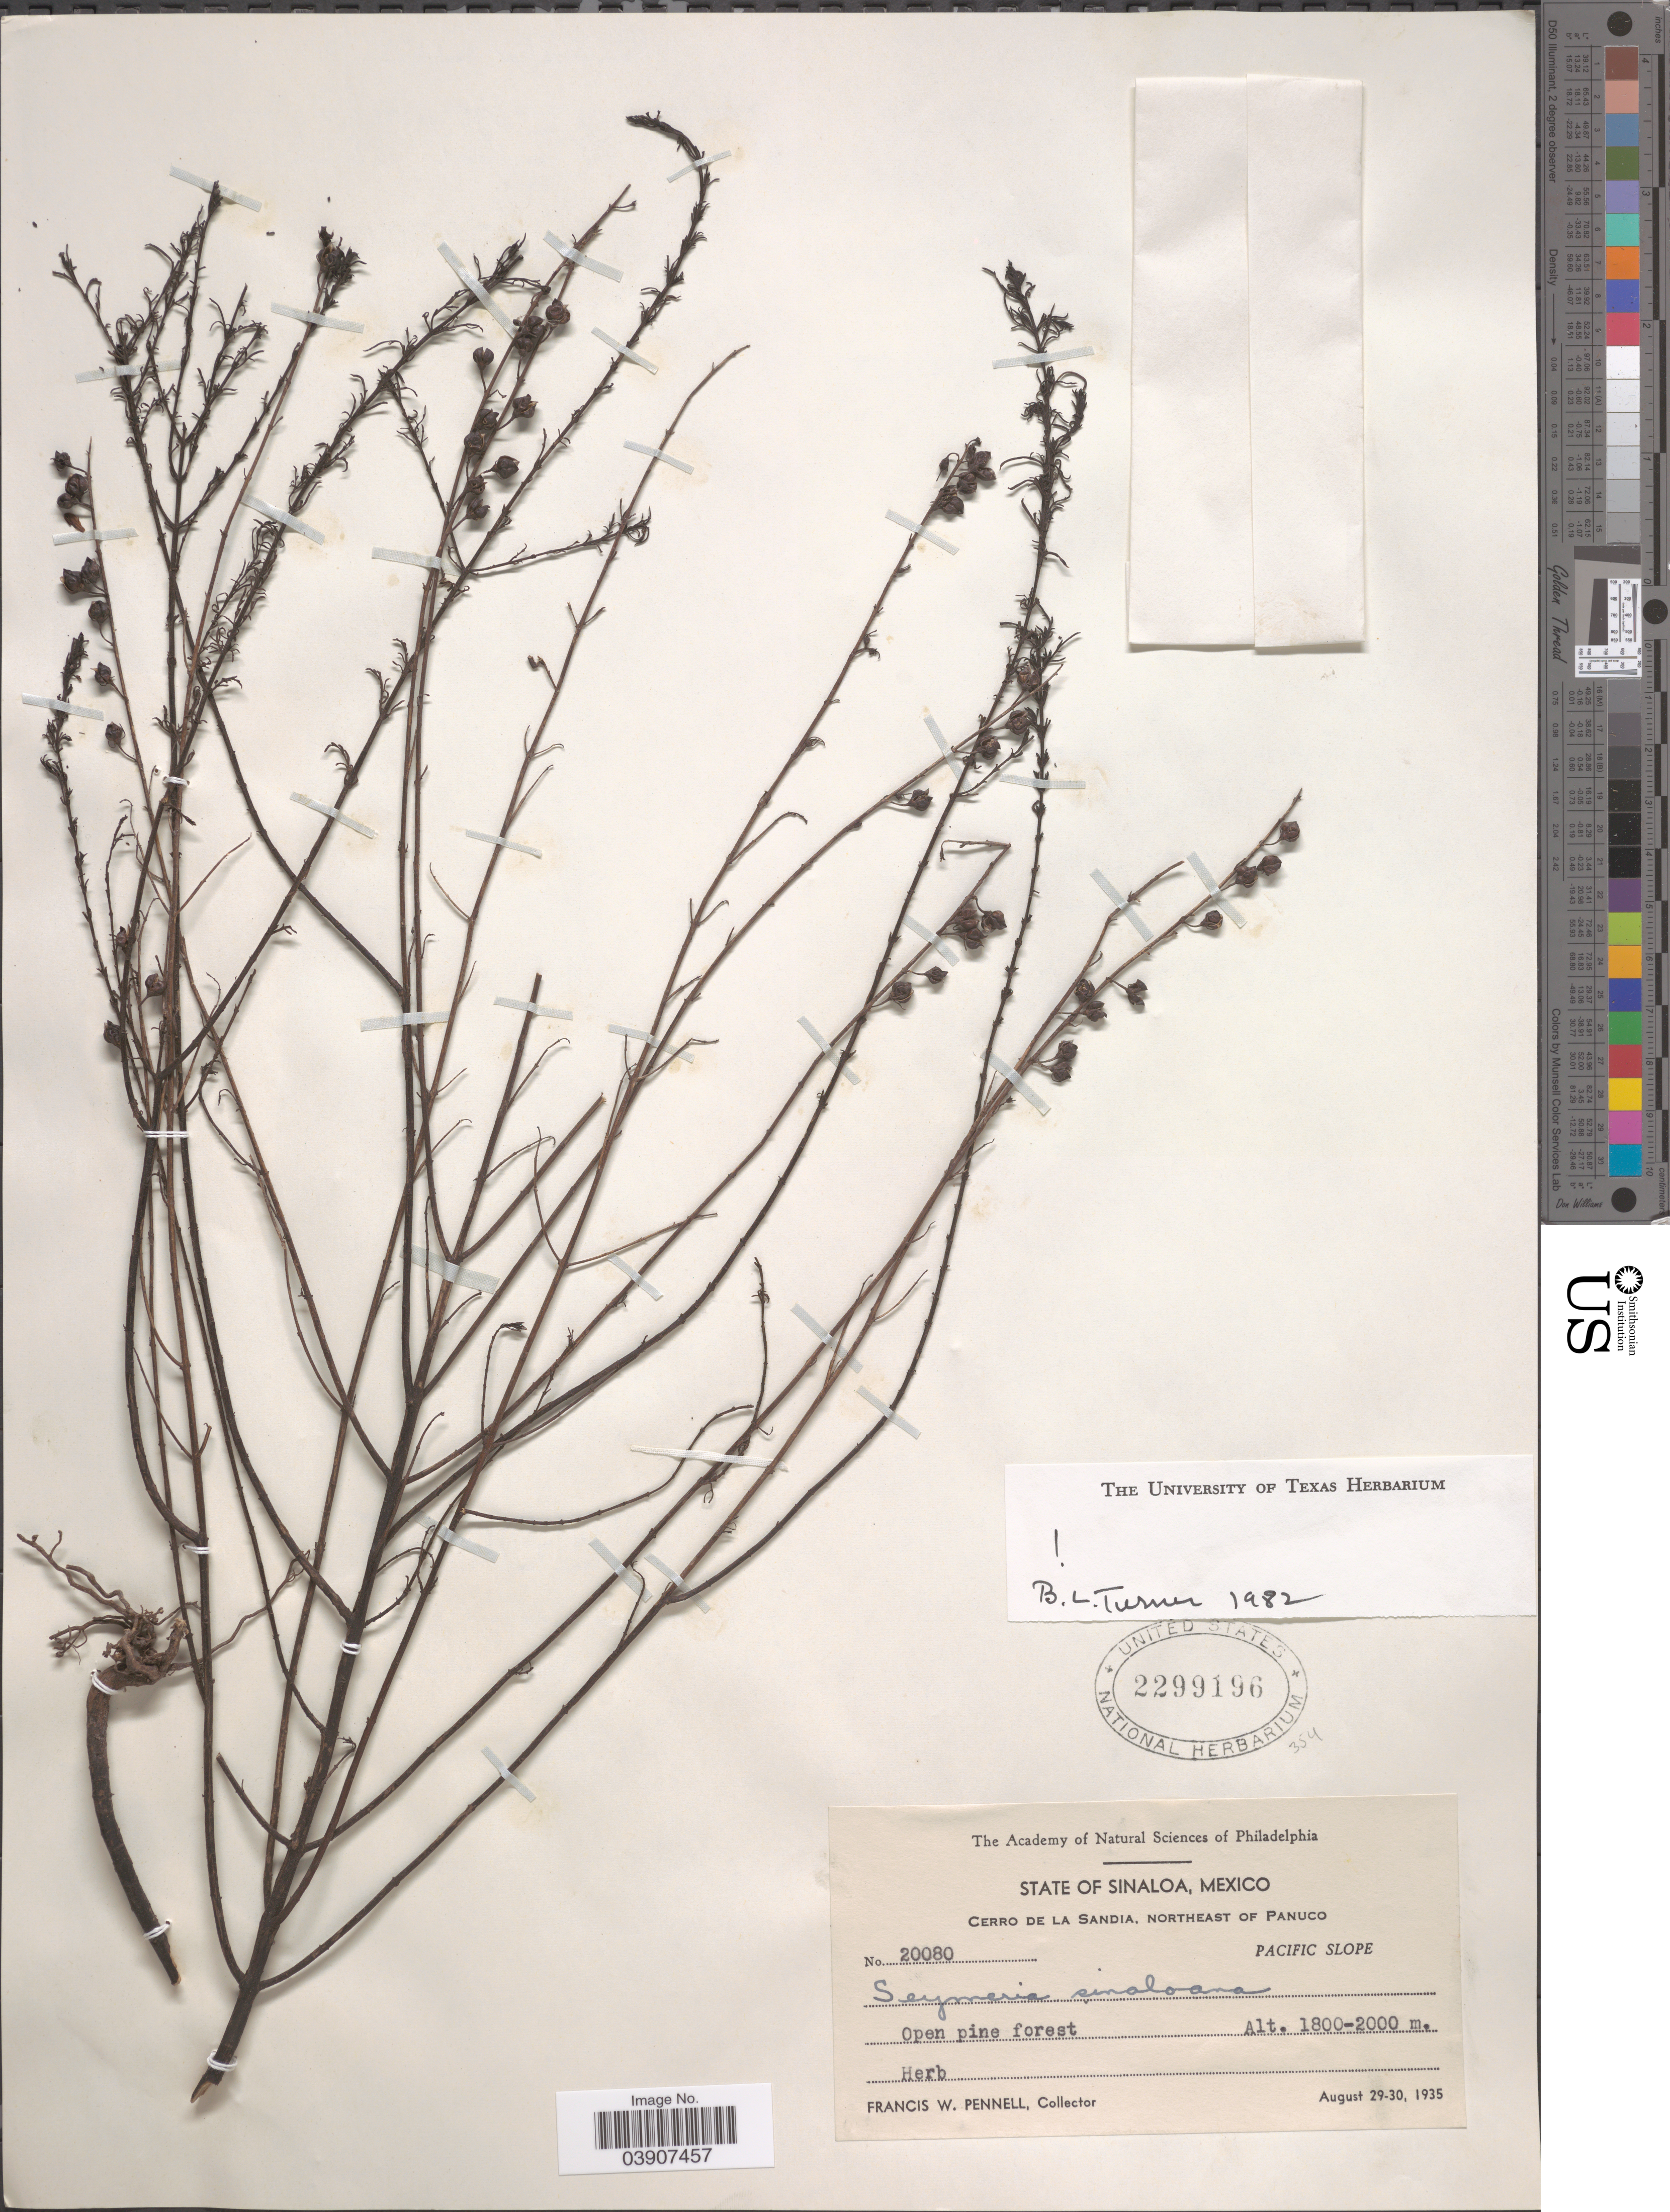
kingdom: Plantae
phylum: Tracheophyta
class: Magnoliopsida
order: Lamiales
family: Orobanchaceae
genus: Seymeria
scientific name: Seymeria sinaloana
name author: (Pennell) Standl.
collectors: F. W. Pennell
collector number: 20080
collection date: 1935-08-29/1935-08-30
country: Mexico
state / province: Sinaloa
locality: Cerro de la Sandia, northeast of Panuco. Pacific Slope.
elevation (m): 1800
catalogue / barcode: US 2299196